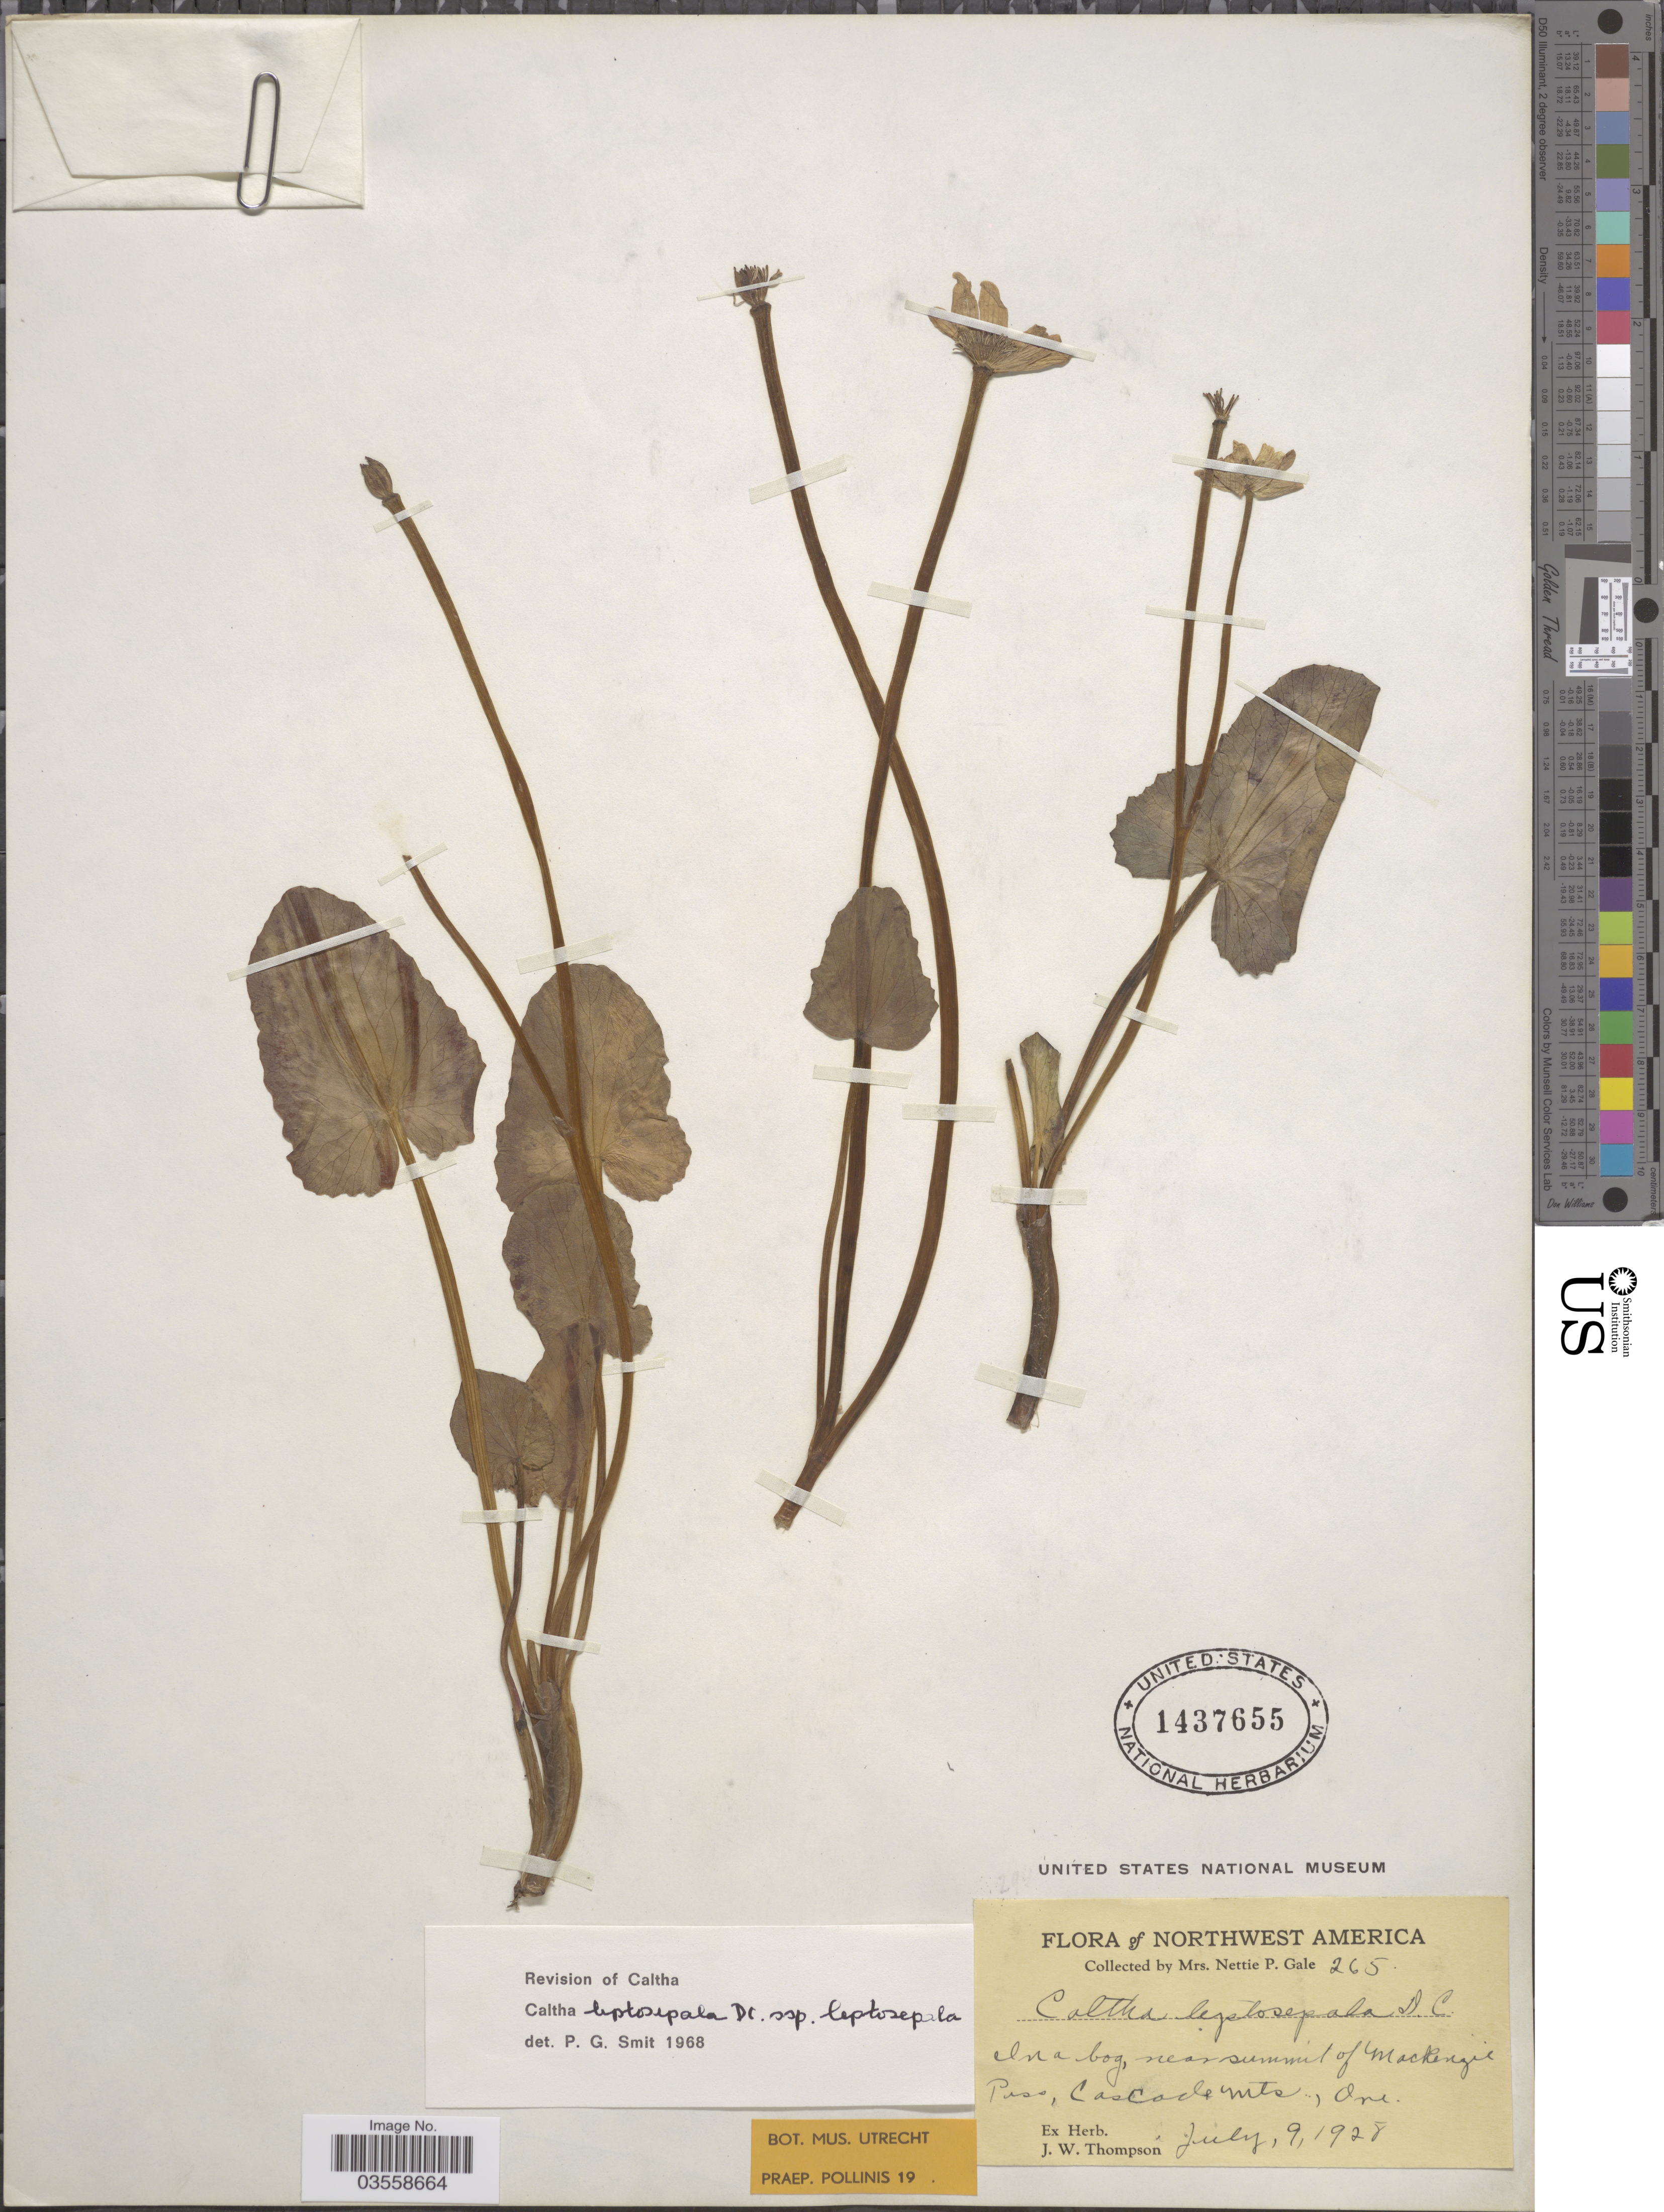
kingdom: Plantae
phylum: Tracheophyta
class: Magnoliopsida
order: Ranunculales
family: Ranunculaceae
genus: Caltha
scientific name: Caltha leptosepala subsp. leptosepala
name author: DC.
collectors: N. Gale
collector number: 265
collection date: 1928-07-09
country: United States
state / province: Oregon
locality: In a bog, near a summit of Mackenzie Pass, Cascade Mts.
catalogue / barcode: US 1437655